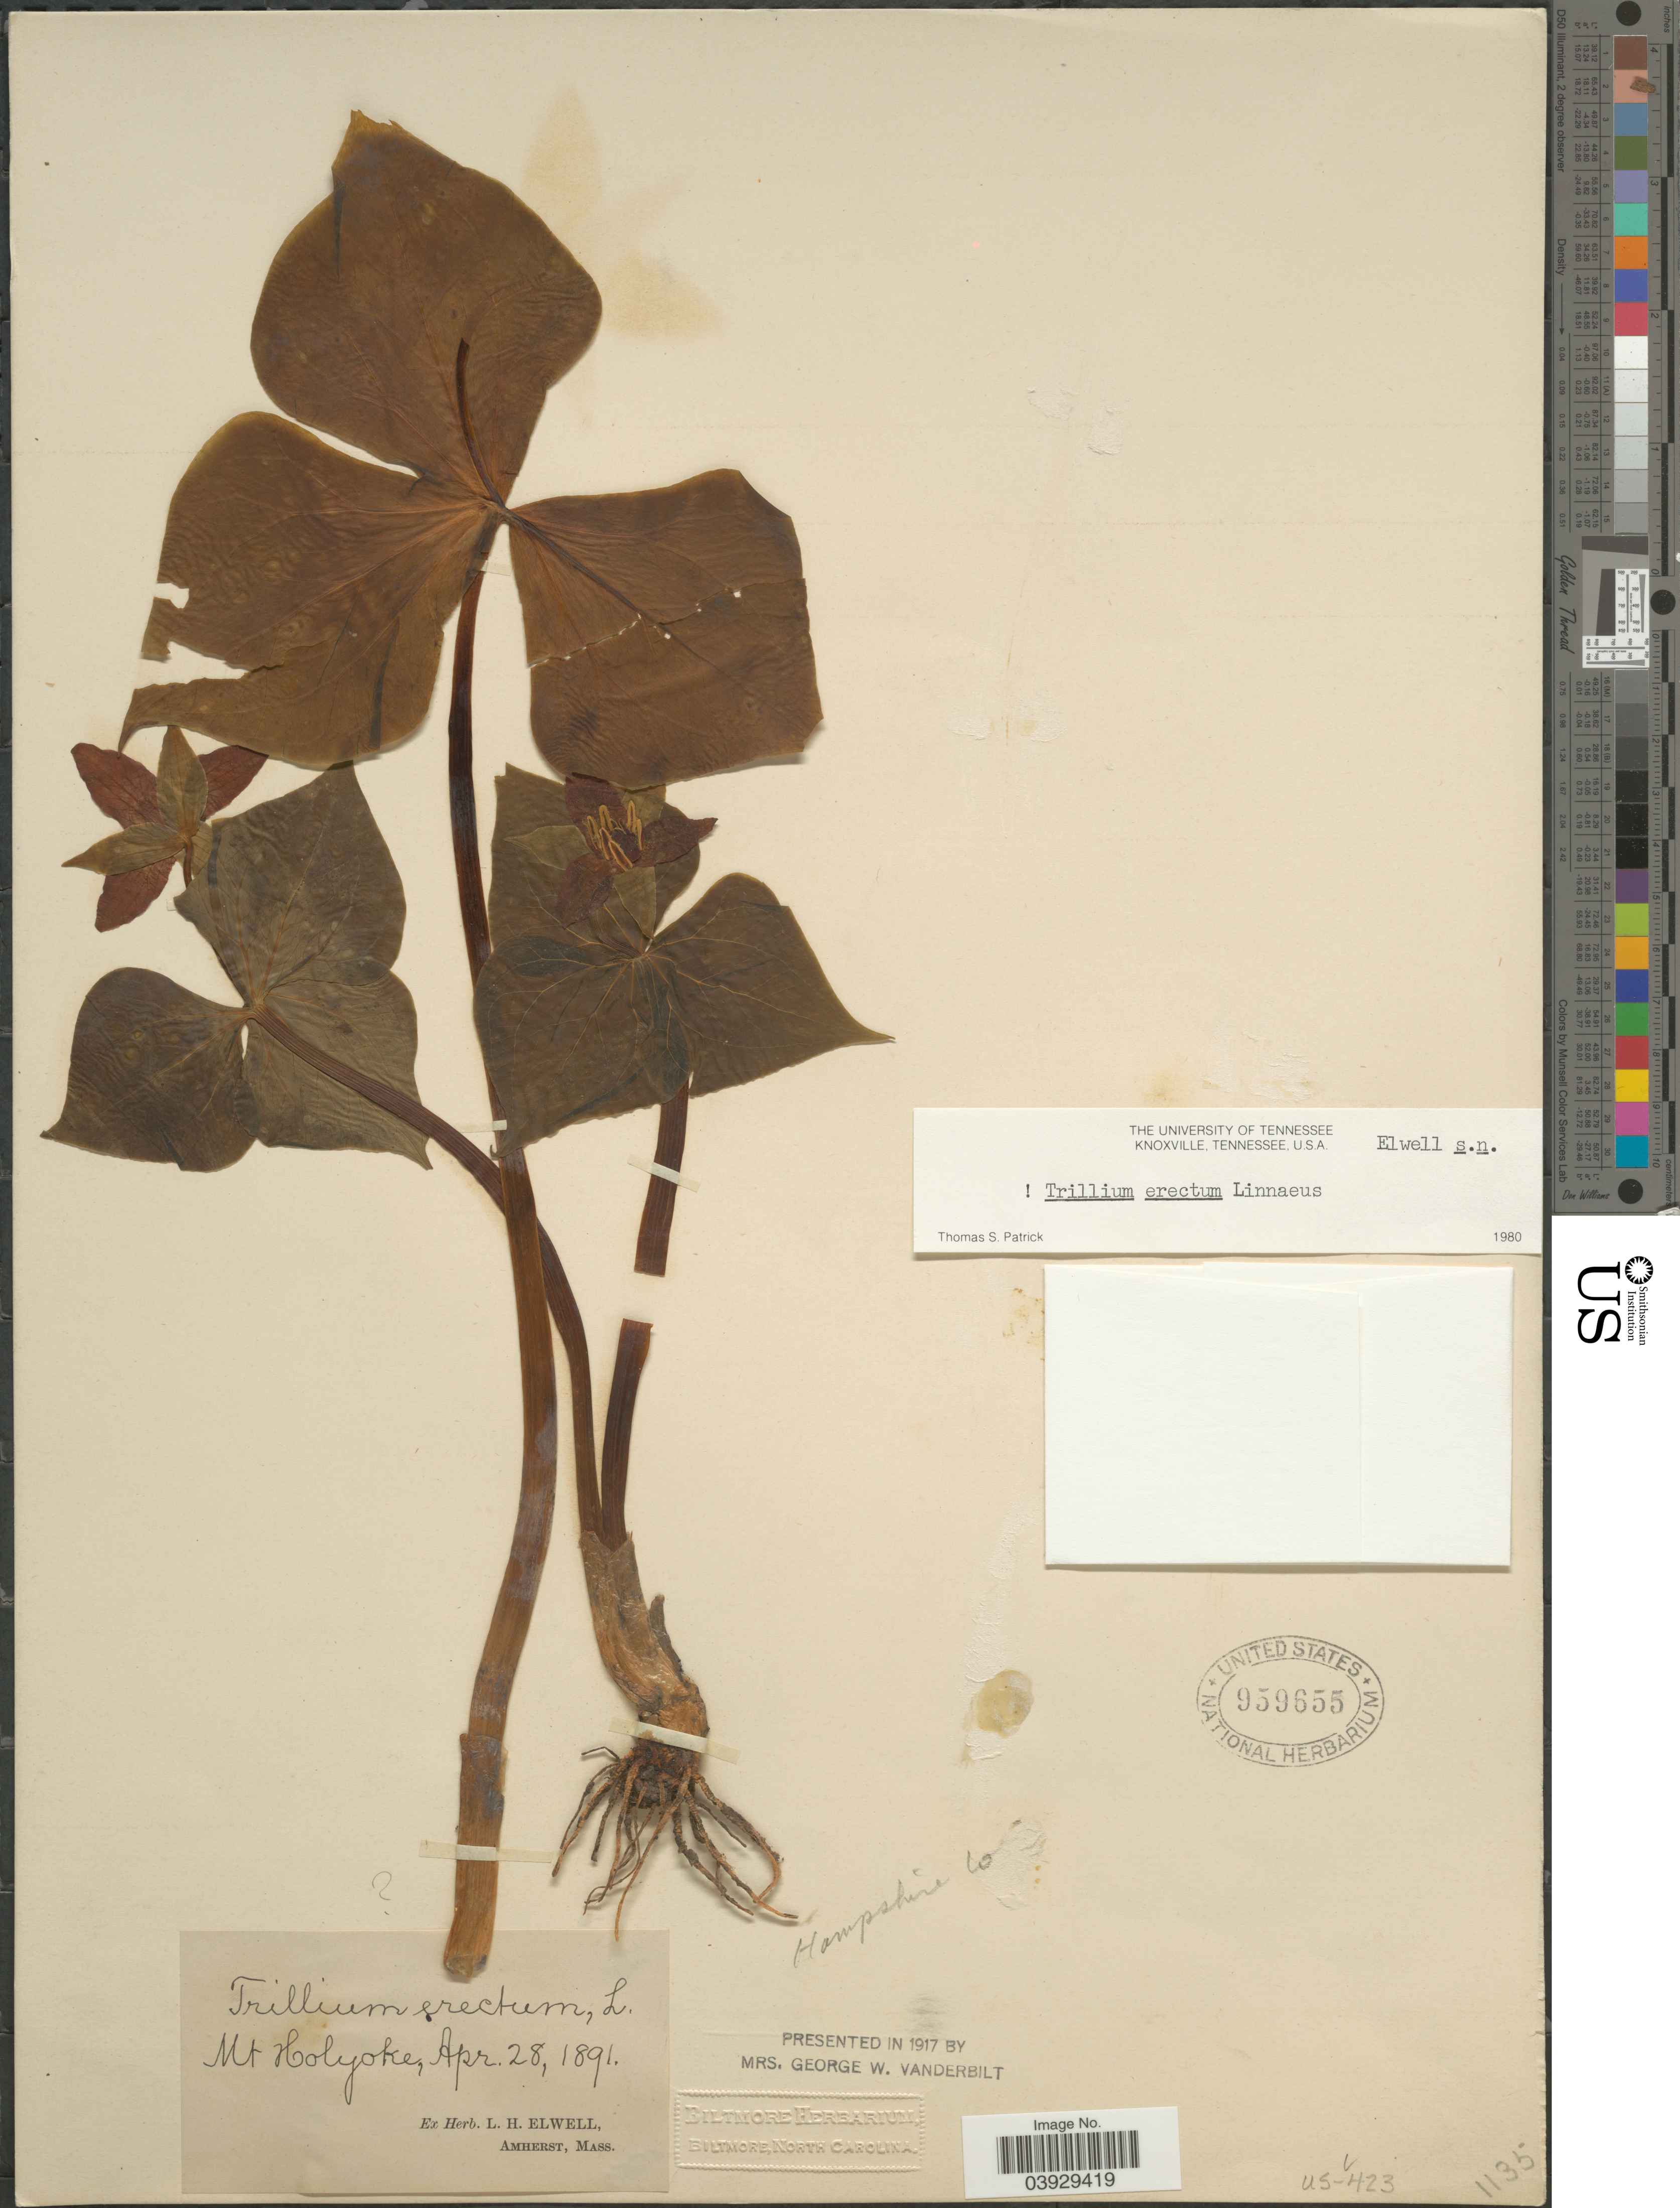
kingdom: Plantae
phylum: Tracheophyta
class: Liliopsida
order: Liliales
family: Melanthiaceae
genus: Trillium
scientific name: Trillium erectum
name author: L.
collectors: ex herb. L. H. Elwell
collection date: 1891-04-28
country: United States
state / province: Massachusetts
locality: Mt Holyoke. Hampshire Co.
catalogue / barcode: US 959655